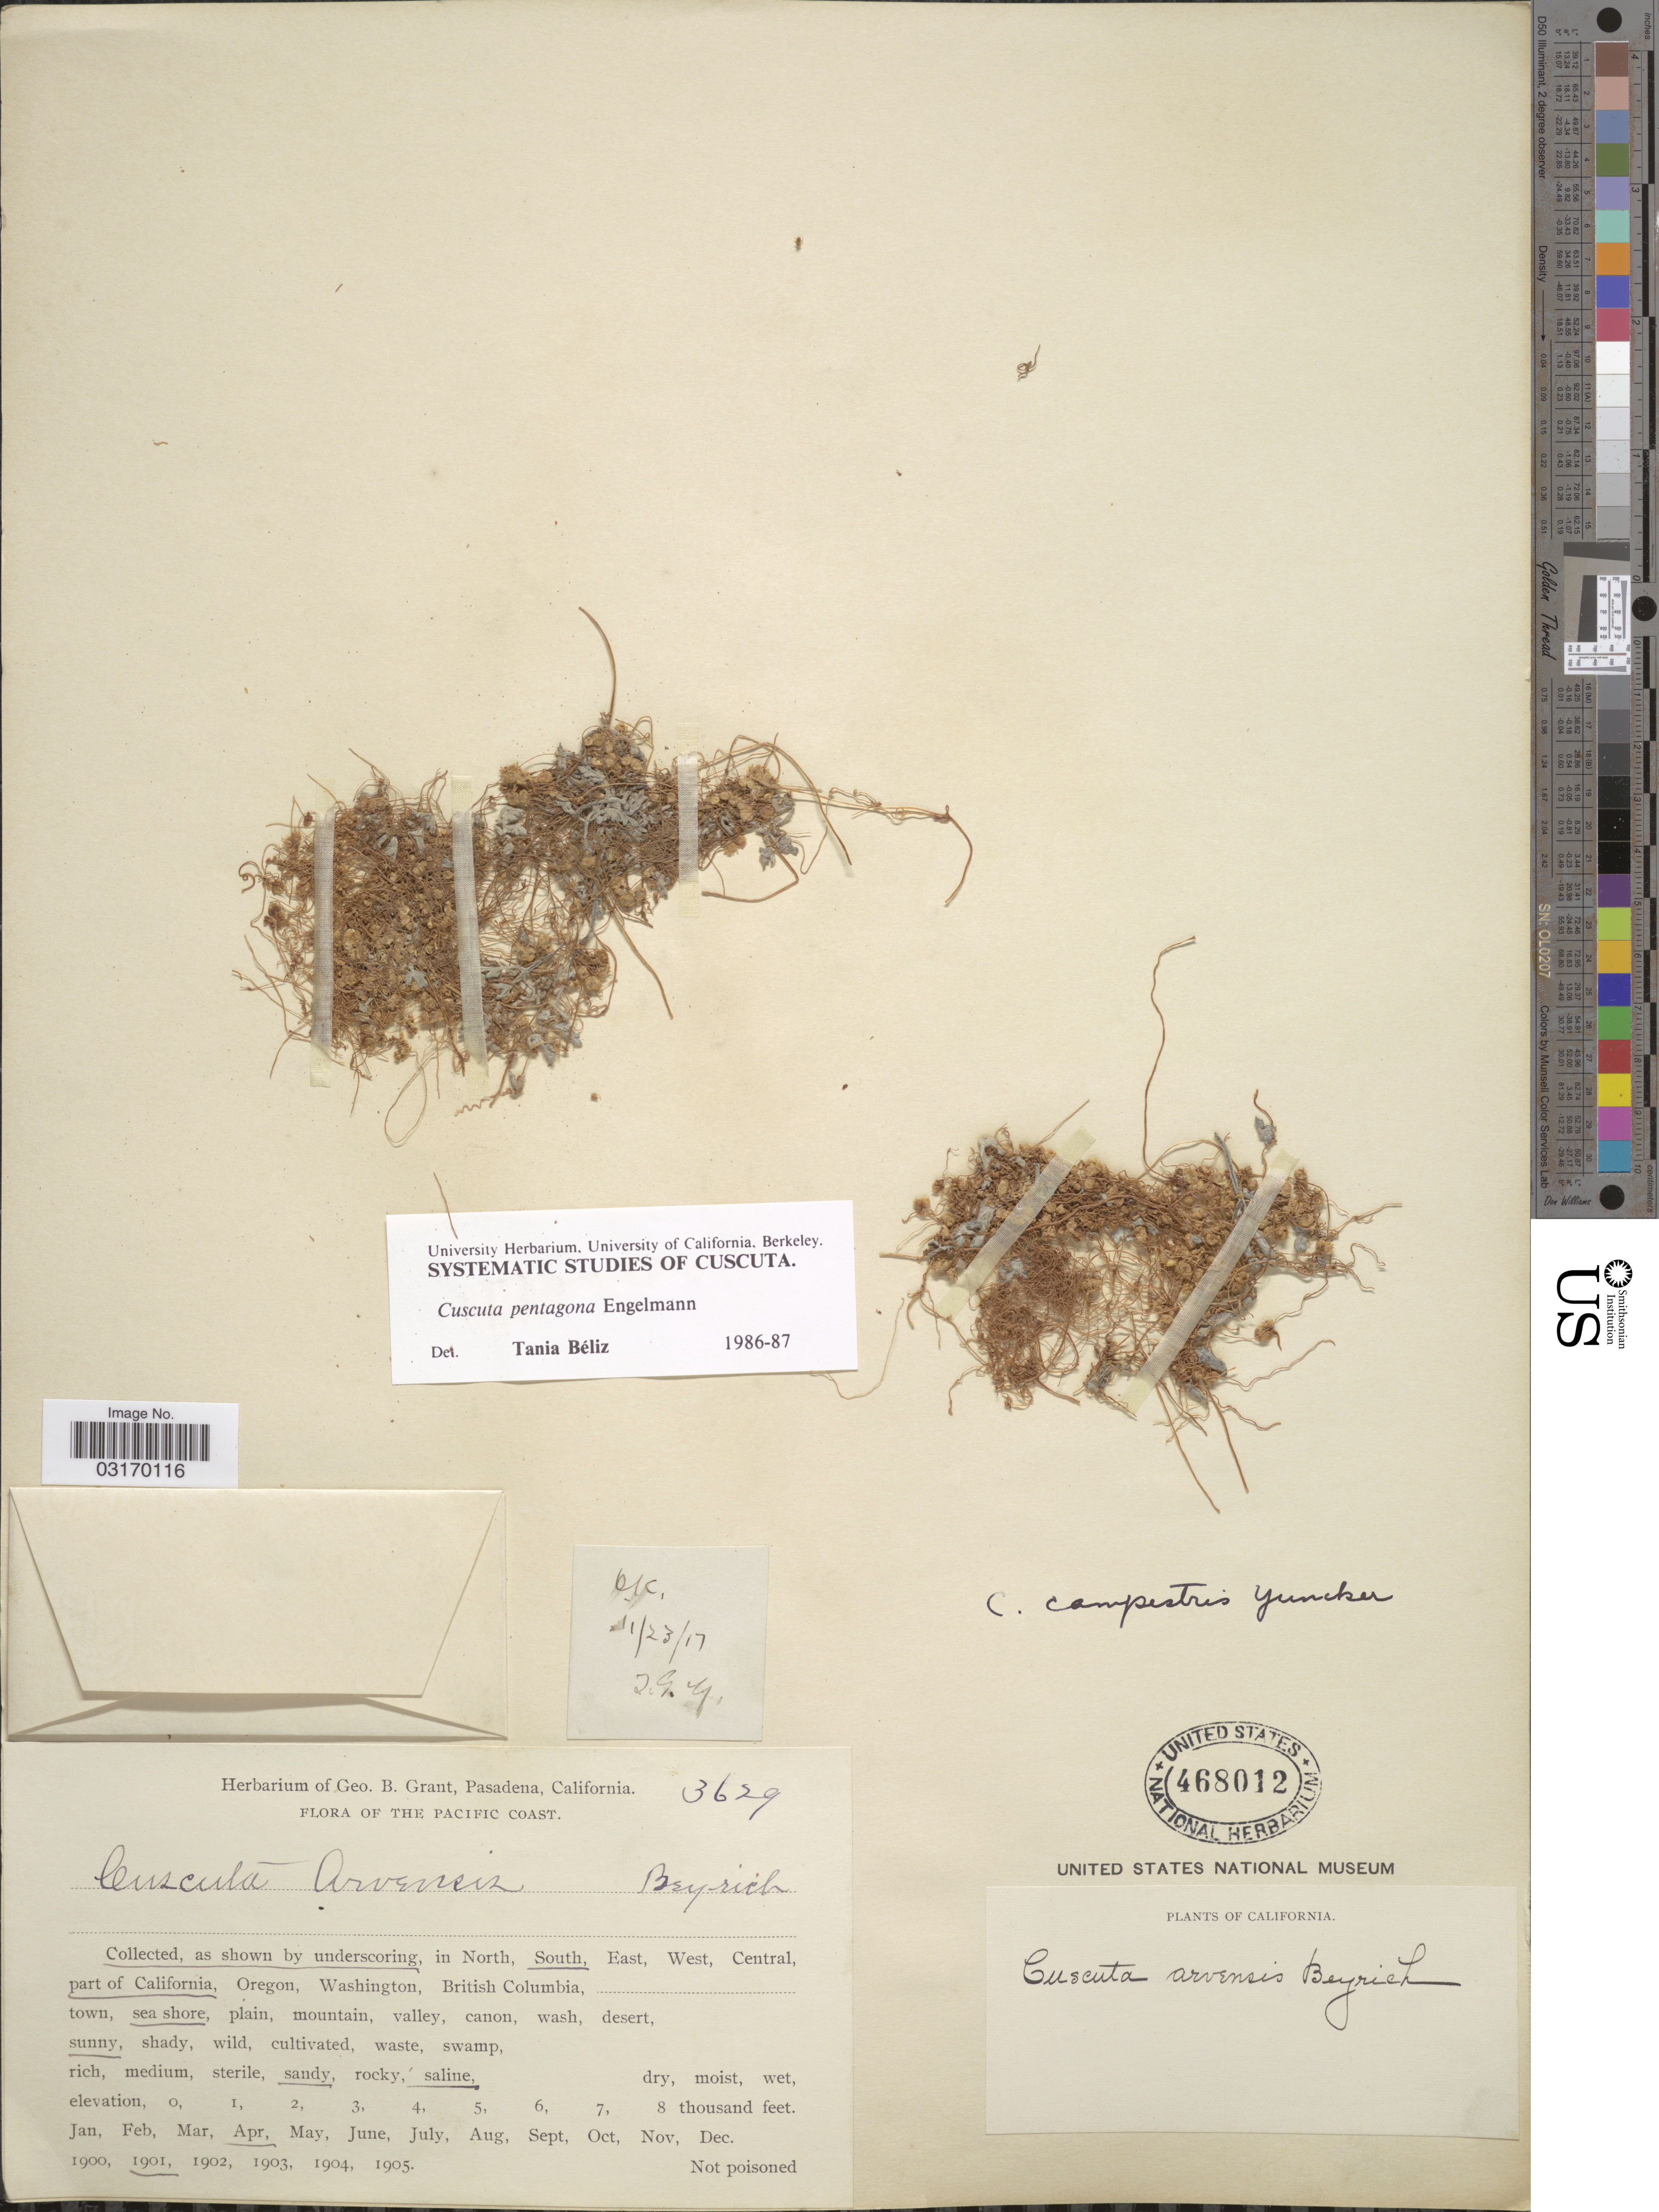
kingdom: Plantae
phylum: Tracheophyta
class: Magnoliopsida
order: Solanales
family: Convolvulaceae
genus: Cuscuta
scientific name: Cuscuta pentagona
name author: Engelm.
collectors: ex herb. Geo. B. Grant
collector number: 3629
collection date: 1901-04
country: United States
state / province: California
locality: Pacific Coast. South part of California. Sea shore.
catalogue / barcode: US 468012